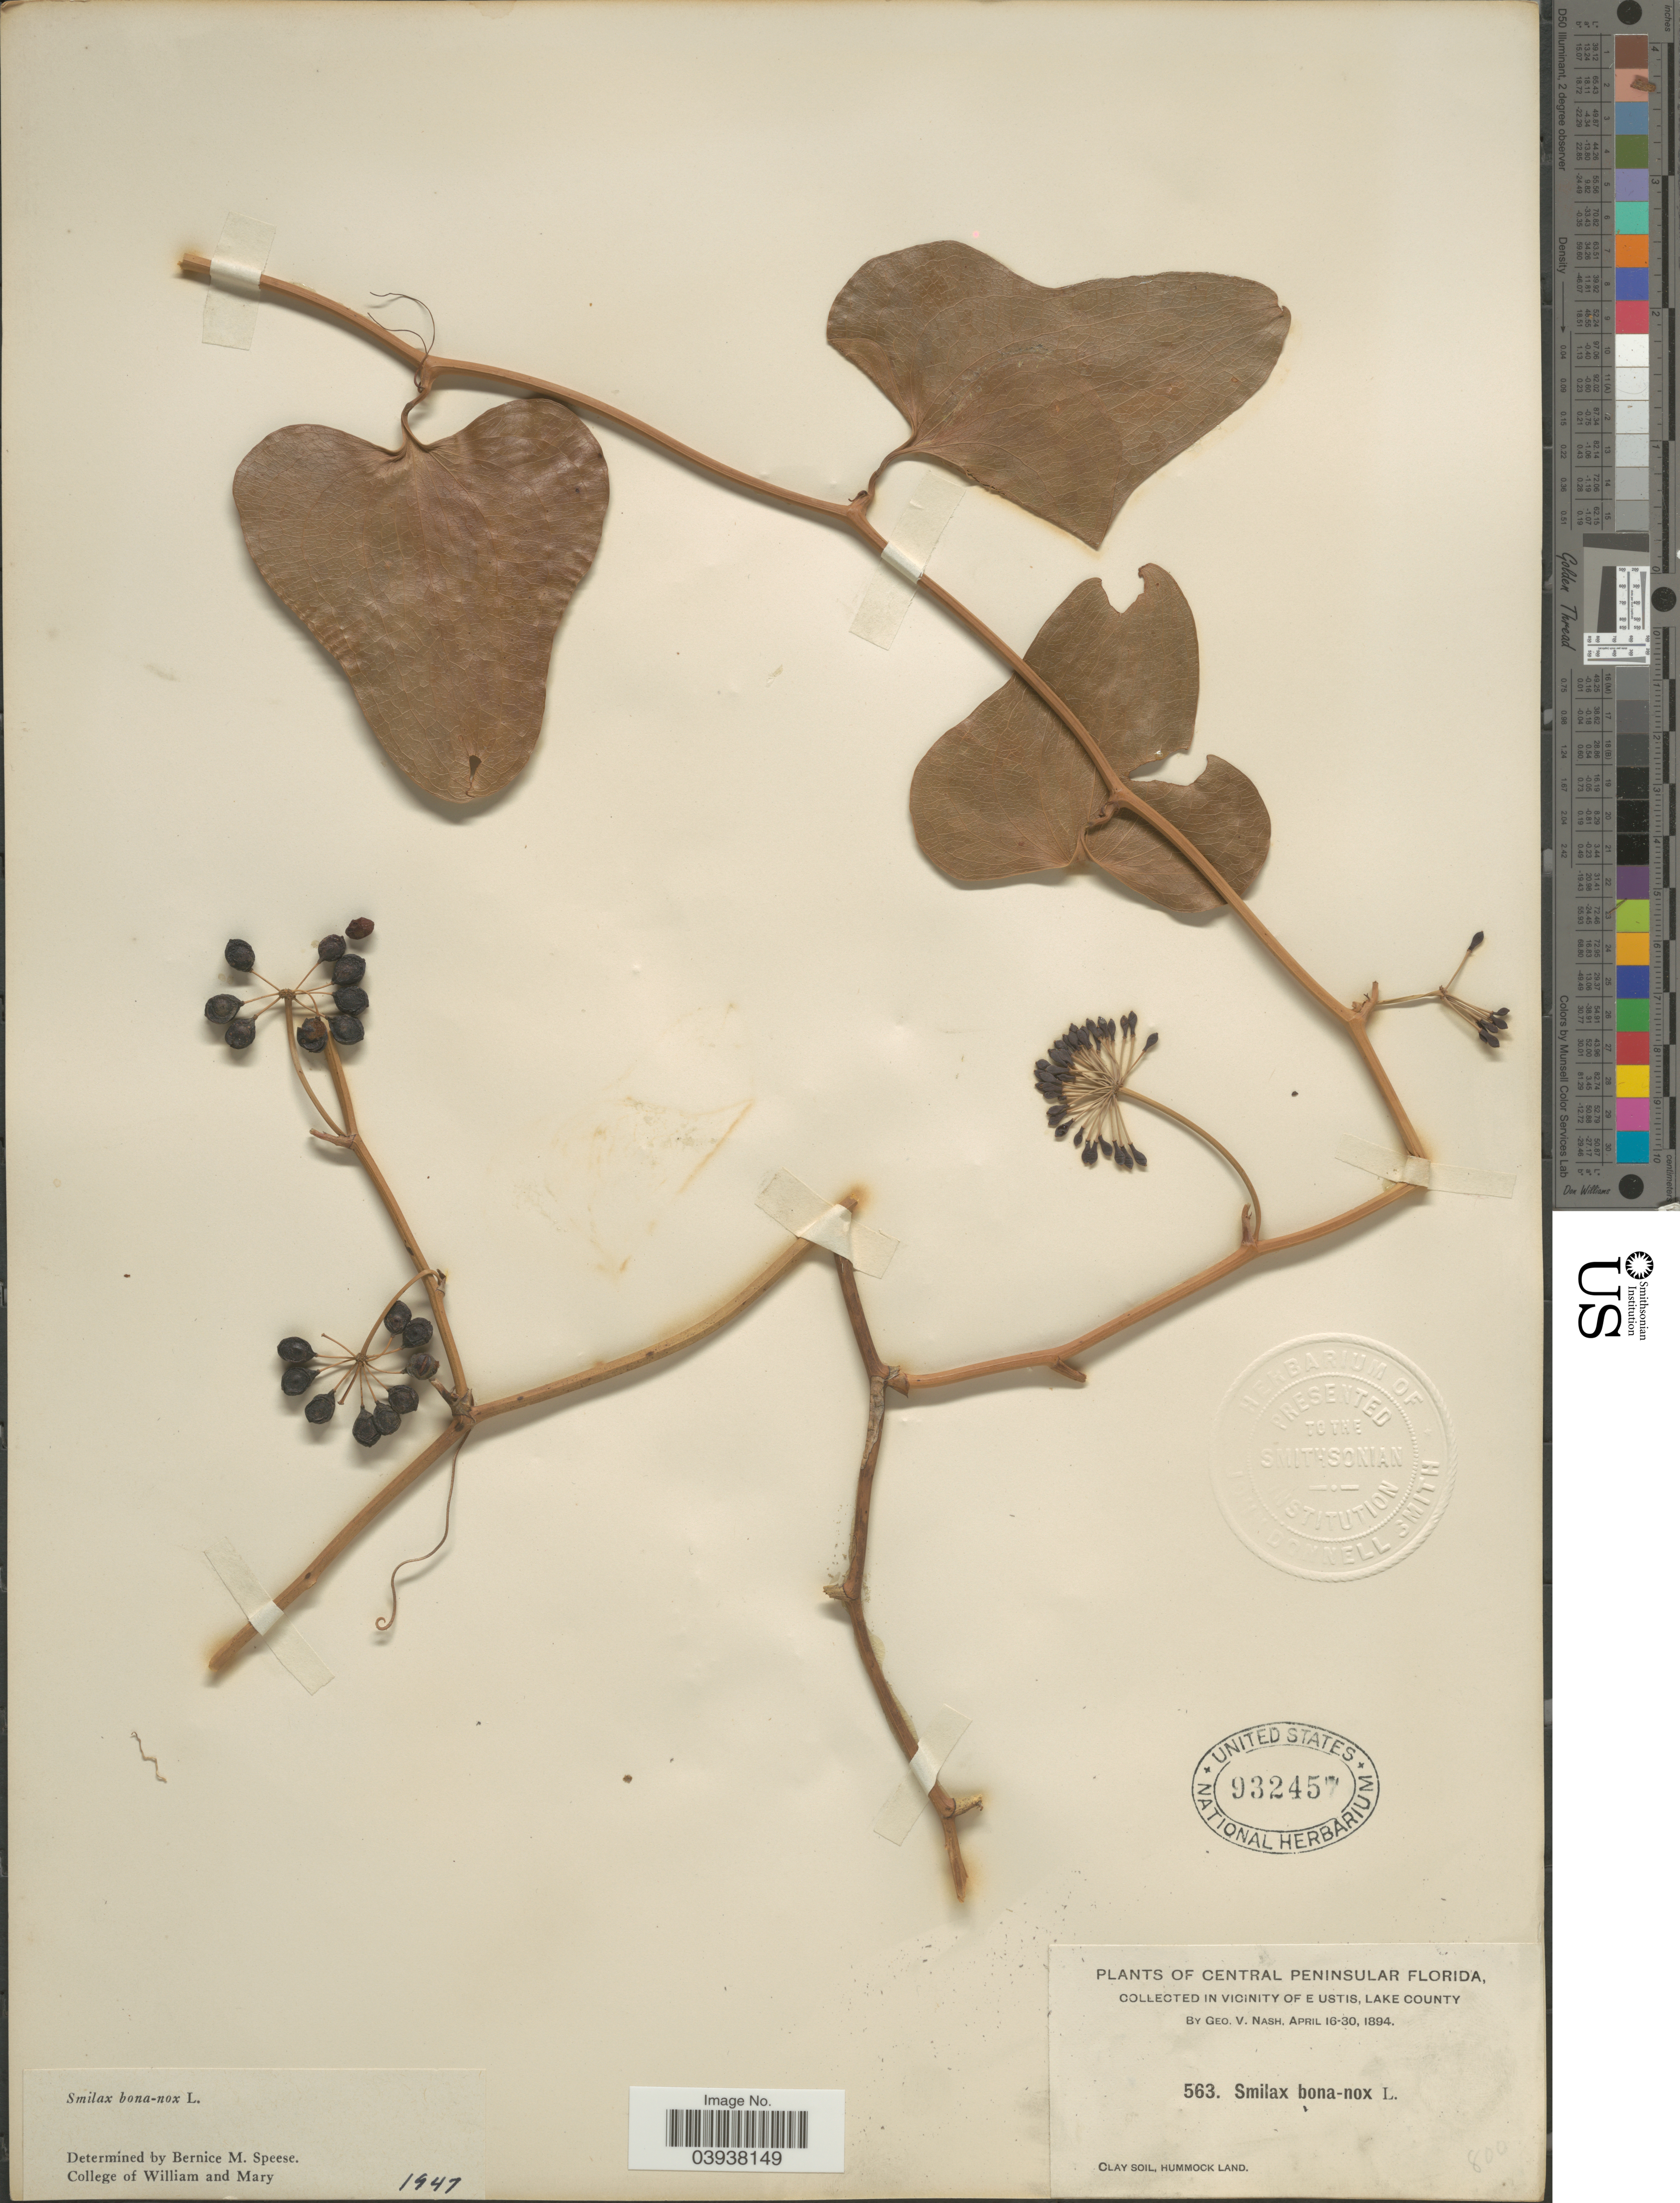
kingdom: Plantae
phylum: Tracheophyta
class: Liliopsida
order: Liliales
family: Smilacaceae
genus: Smilax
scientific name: Smilax bona-nox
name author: L.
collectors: G. V. Nash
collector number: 563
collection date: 1894-04-16/1894-04-30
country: United States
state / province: Florida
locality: Central Peninsular Florida, in vicinity of Eustis, Lake County. Clay soil, Hummock Land.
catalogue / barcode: US 932457